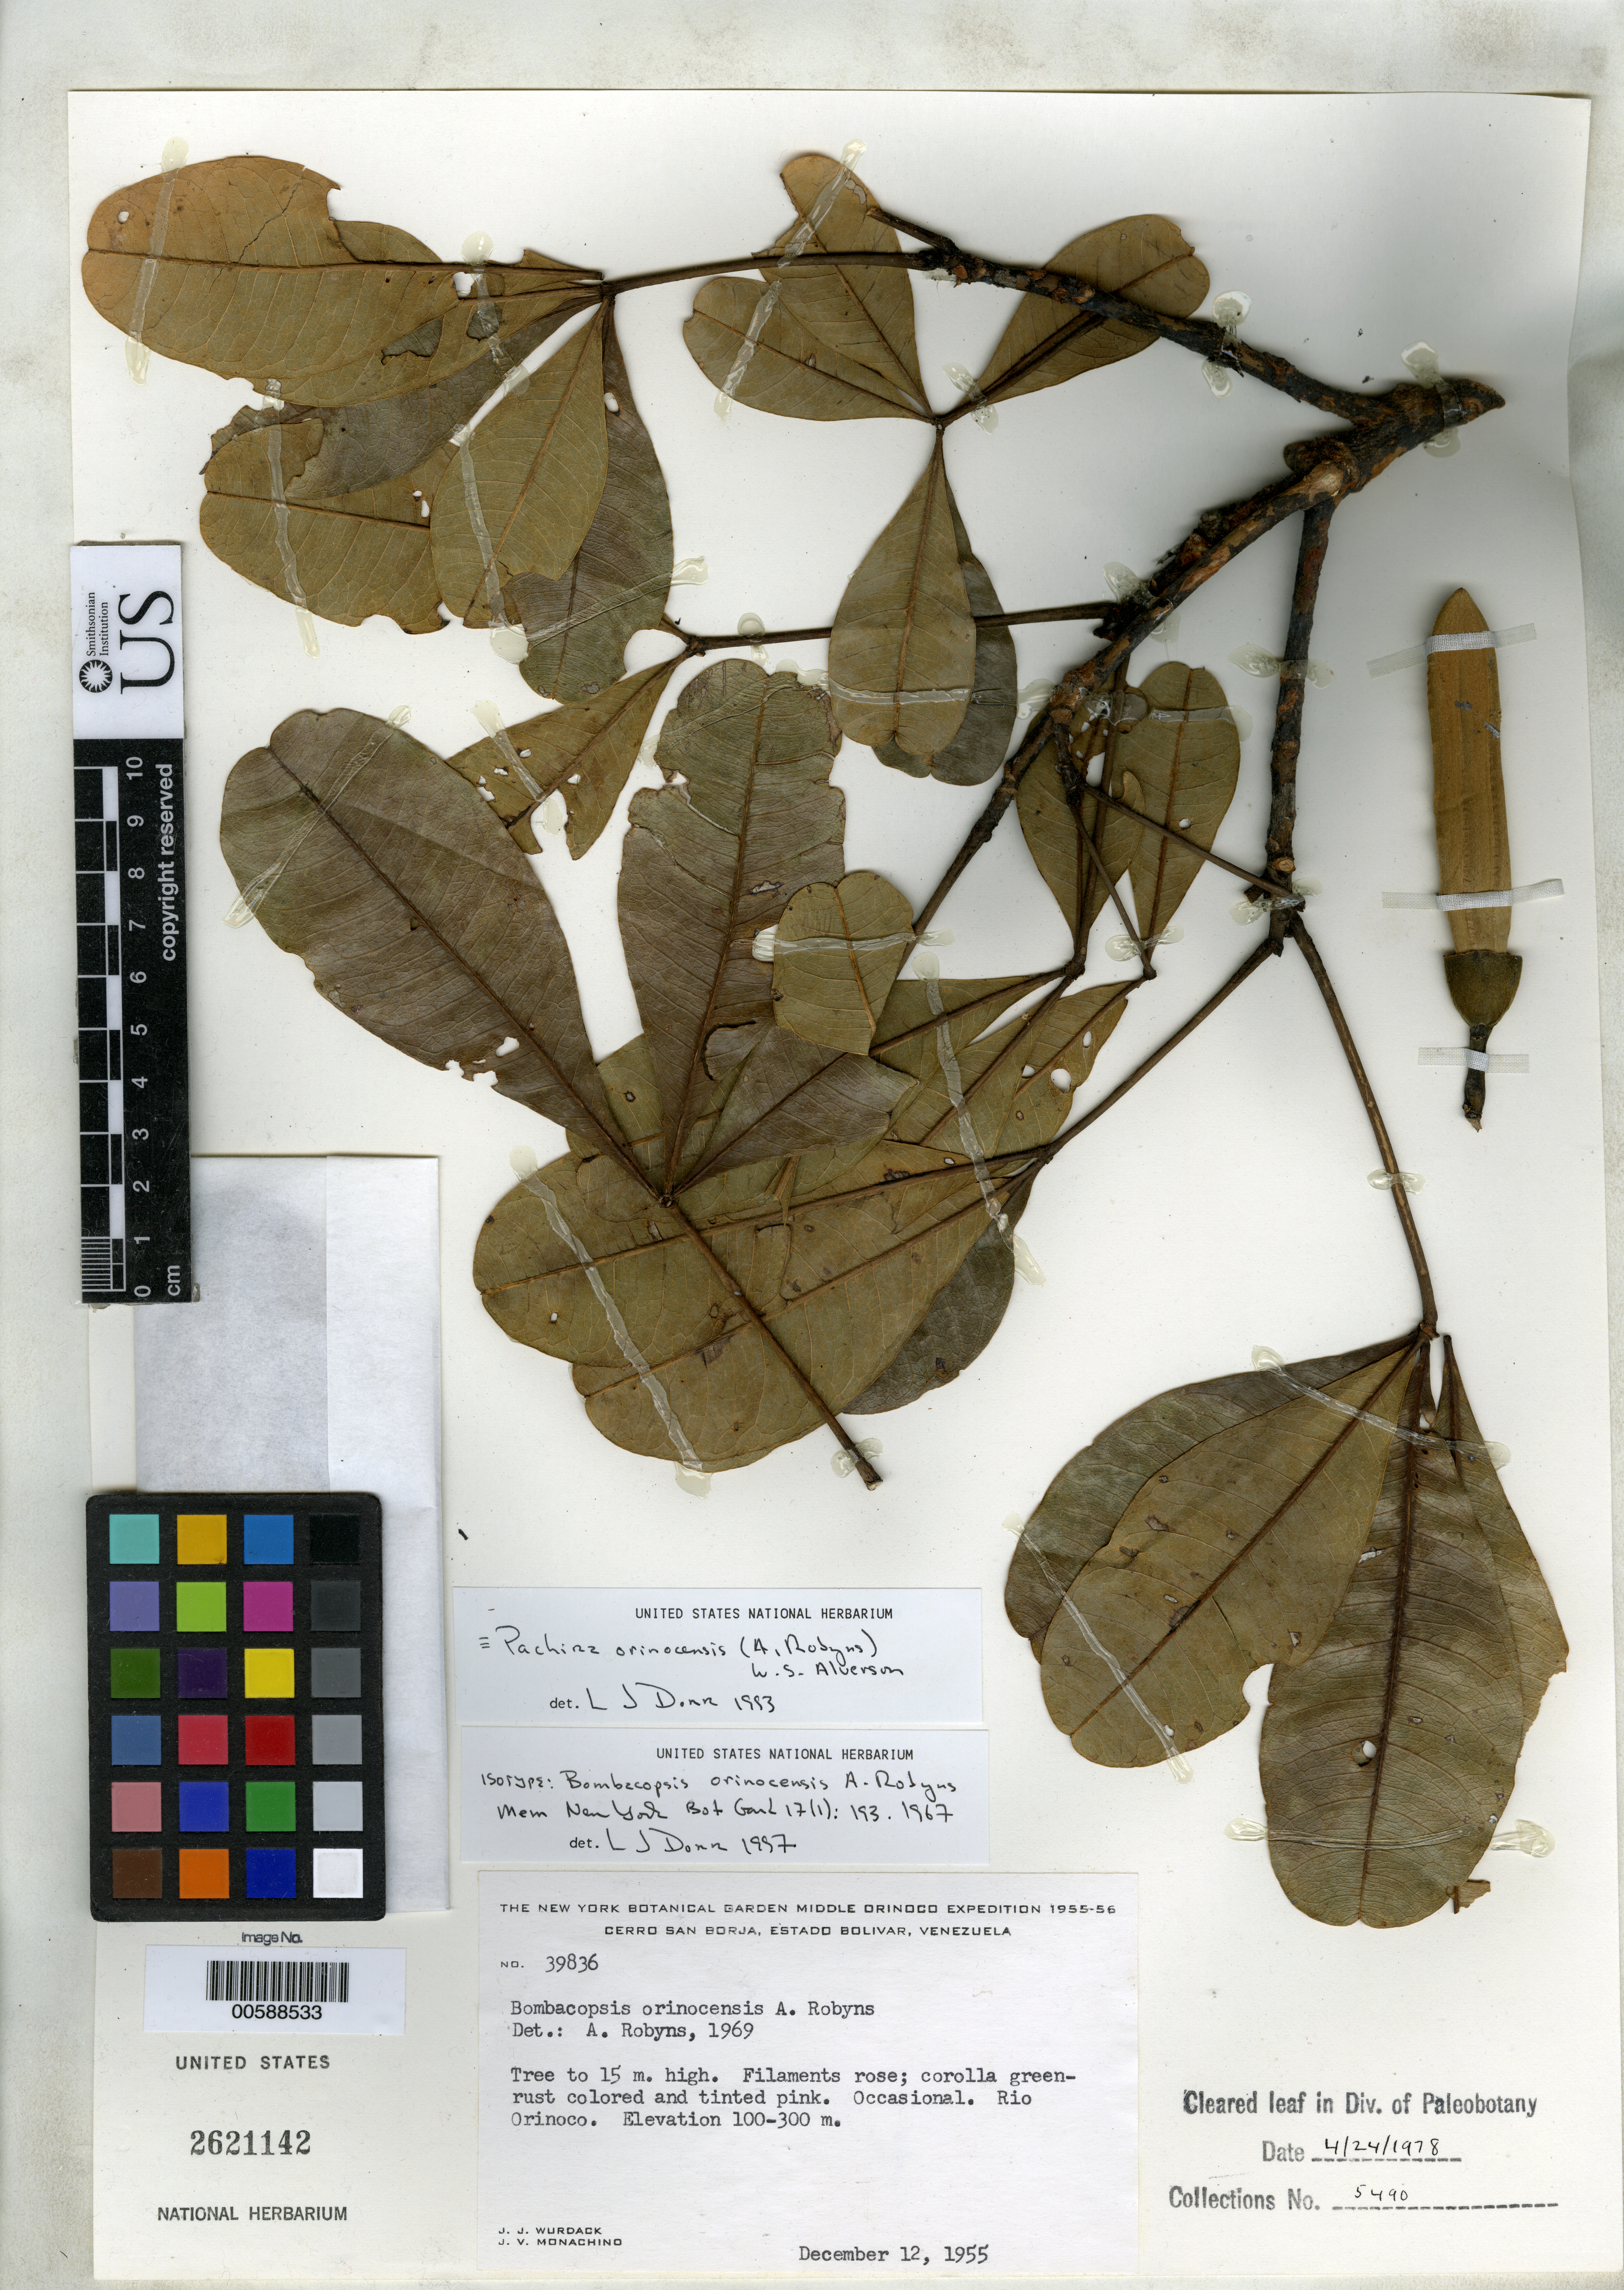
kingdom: Plantae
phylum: Tracheophyta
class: Magnoliopsida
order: Malvales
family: Malvaceae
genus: Bombacopsis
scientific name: Bombacopsis orinocensis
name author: A. Robyns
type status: Isotype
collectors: J. J. Wurdack & J. V. Monachino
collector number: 39836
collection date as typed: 12 Dec 1955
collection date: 1955-12-12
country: Venezuela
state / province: Bolivar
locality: Cerro San Borja, Rio Orinoco.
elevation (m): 100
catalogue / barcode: US 2621142